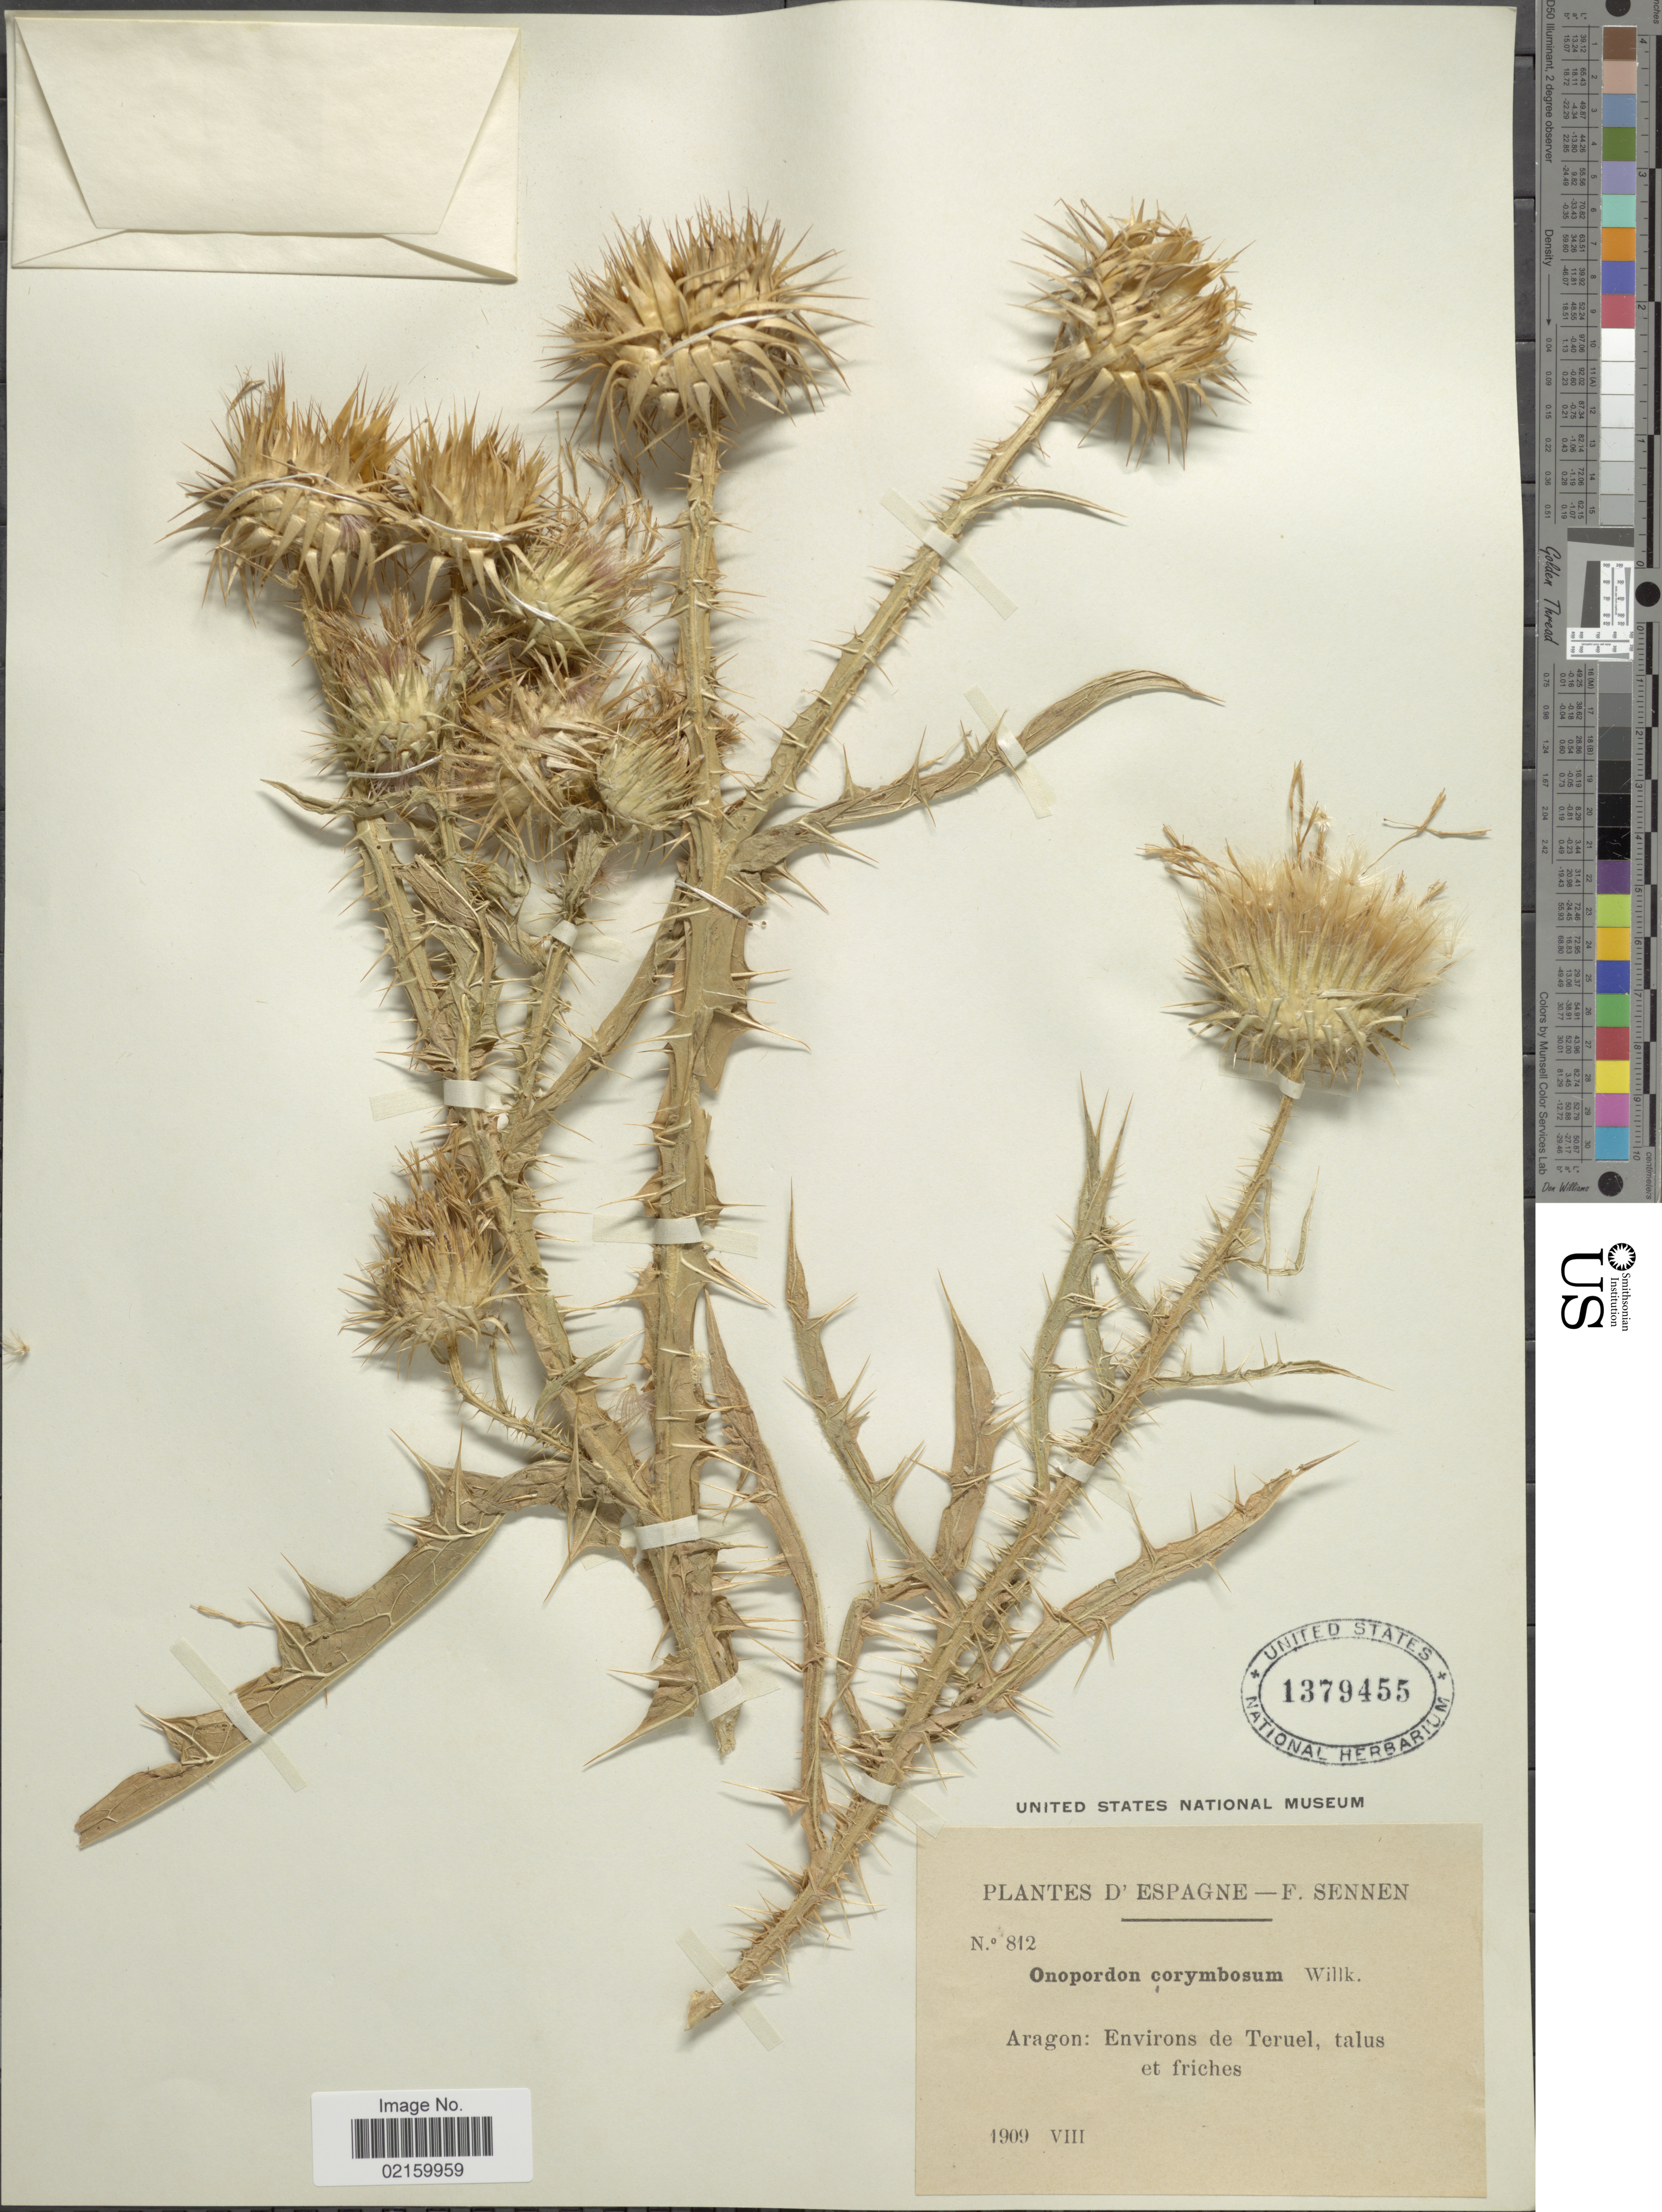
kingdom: Plantae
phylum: Tracheophyta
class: Magnoliopsida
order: Asterales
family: Asteraceae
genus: Onopordum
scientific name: Onopordum corymbosum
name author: Willk.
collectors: E. Sennen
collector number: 812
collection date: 1909-08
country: Spain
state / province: Aragón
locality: D'Espagne. Aragon: Aragon: Environs de Teruel, talus et friches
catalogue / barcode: US 1379455